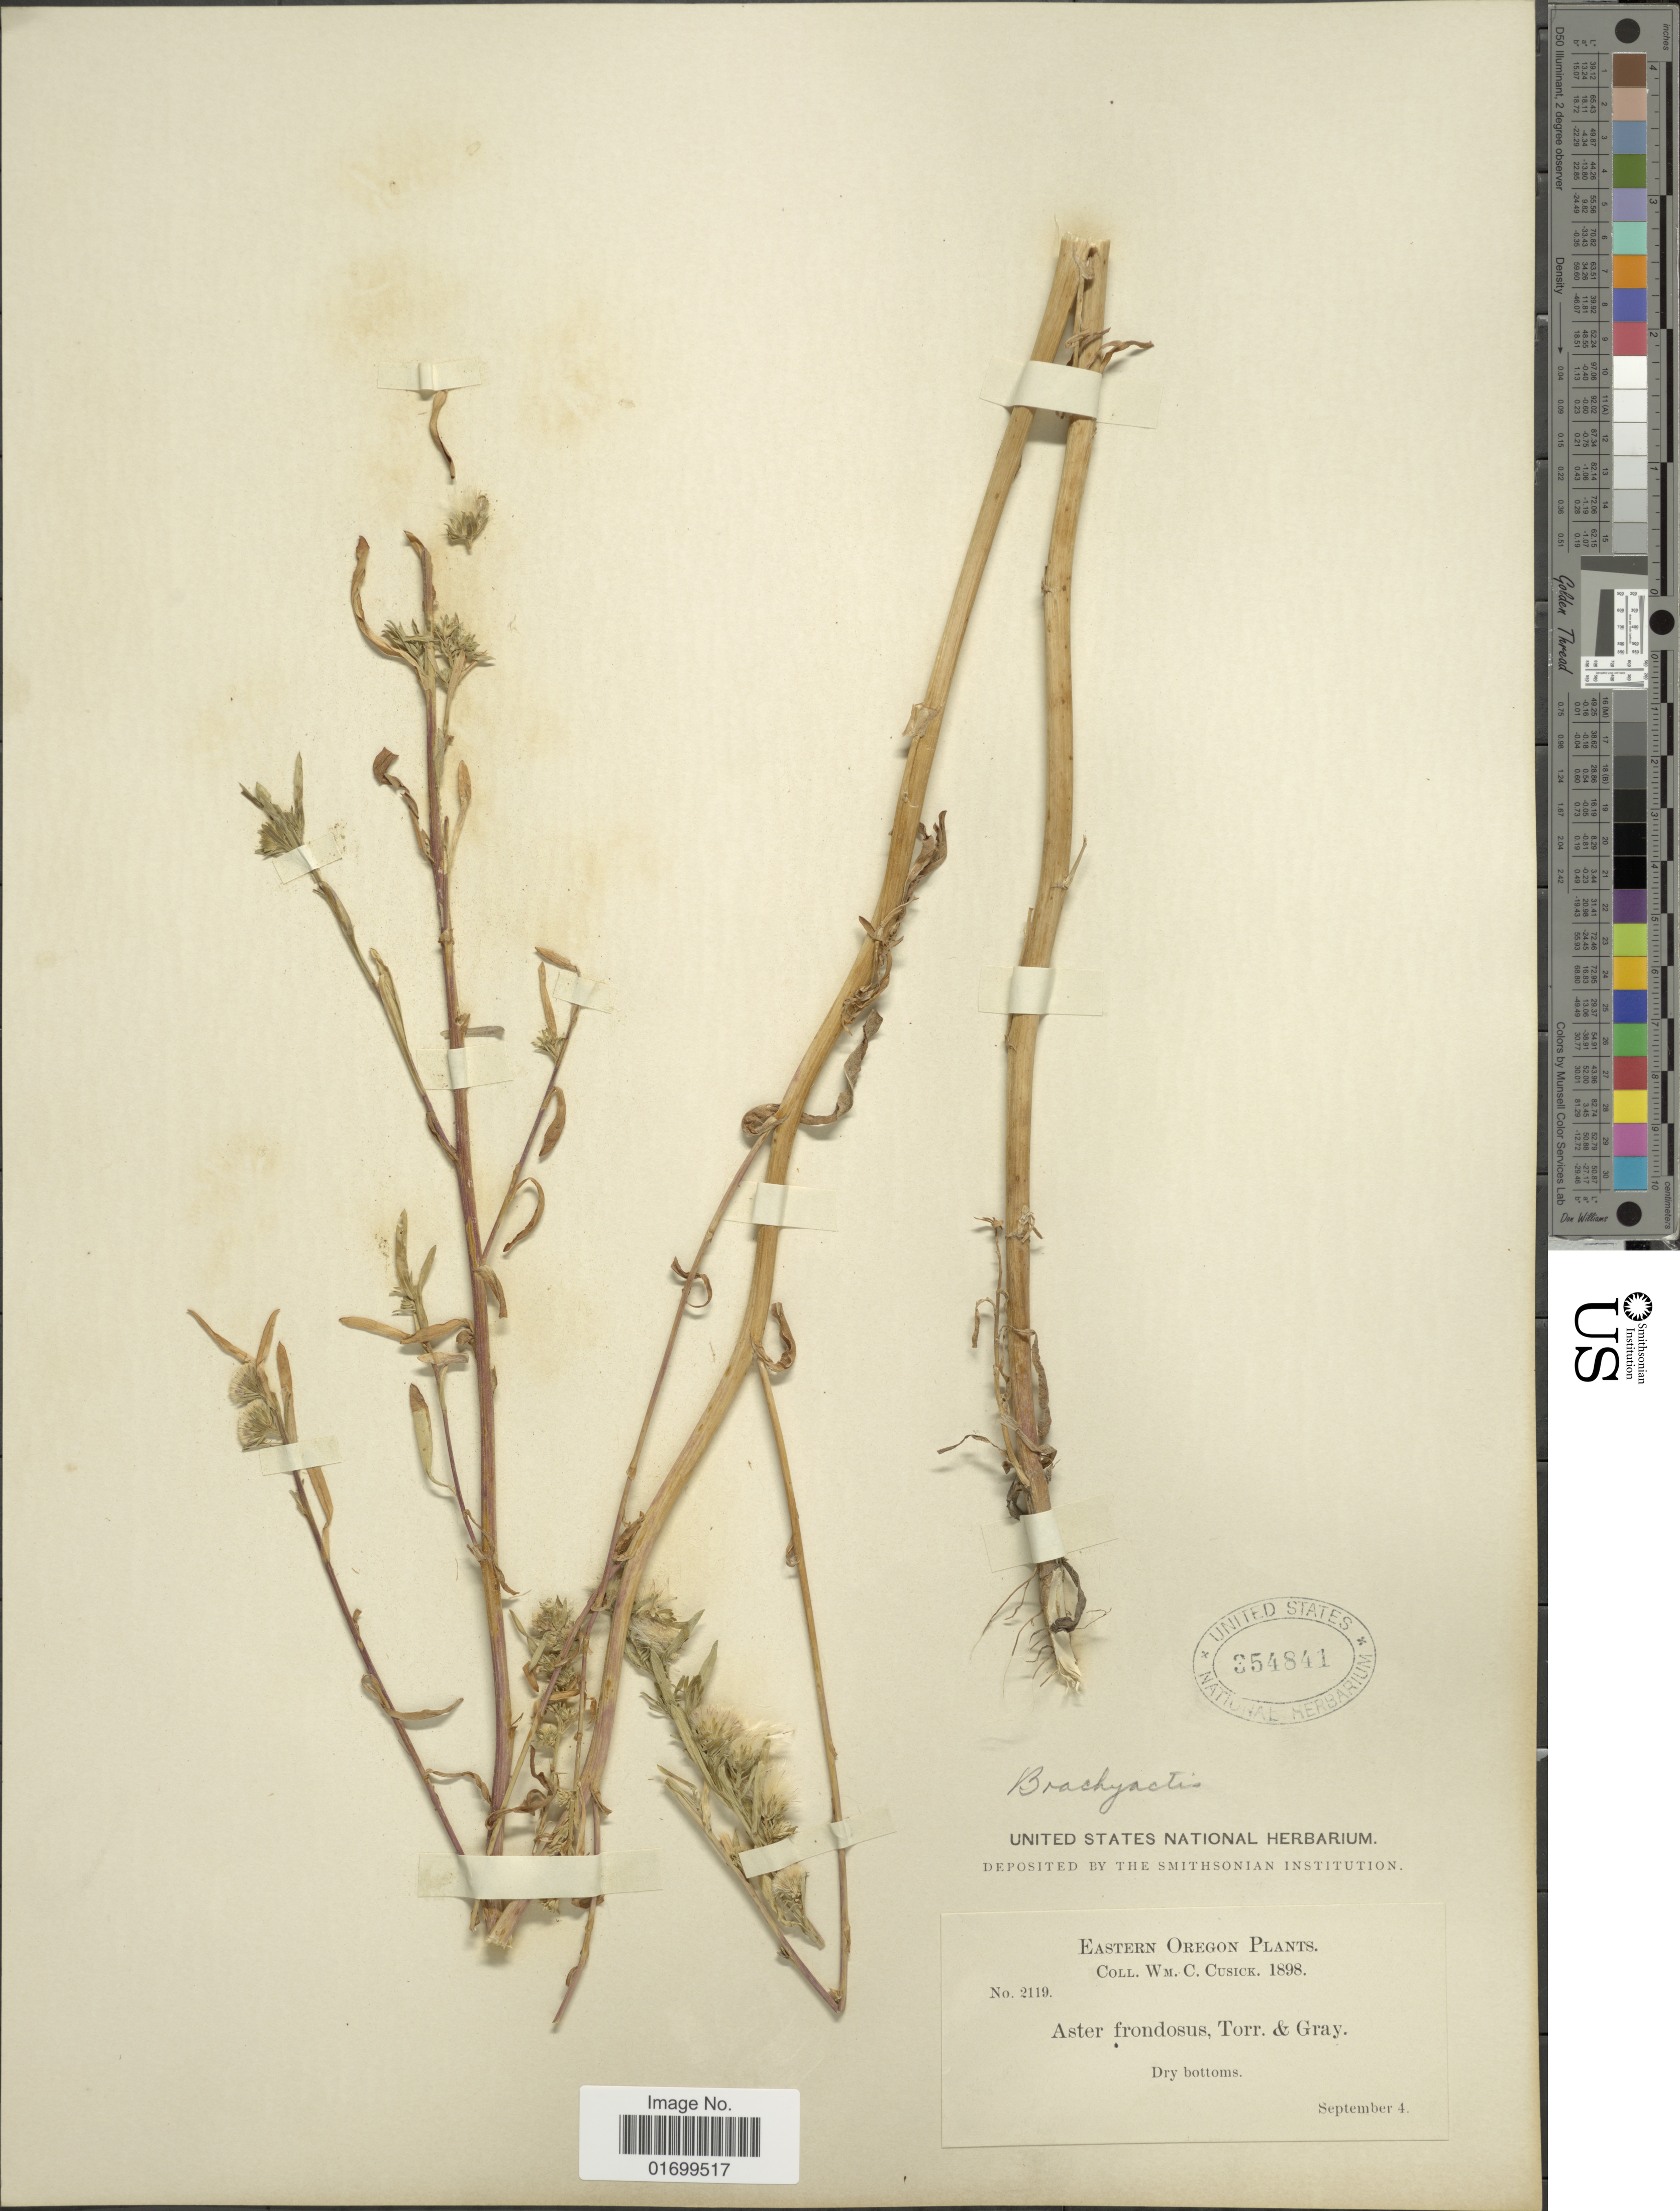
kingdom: Plantae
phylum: Tracheophyta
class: Magnoliopsida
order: Asterales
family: Asteraceae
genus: Symphyotrichum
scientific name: Symphyotrichum frondosum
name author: (Nutt.) G.L. Nesom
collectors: W. C. Cusick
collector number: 2119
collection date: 1898-09-04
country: United States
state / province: Oregon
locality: Eastern Oregon, dry bottoms.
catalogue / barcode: US 354841